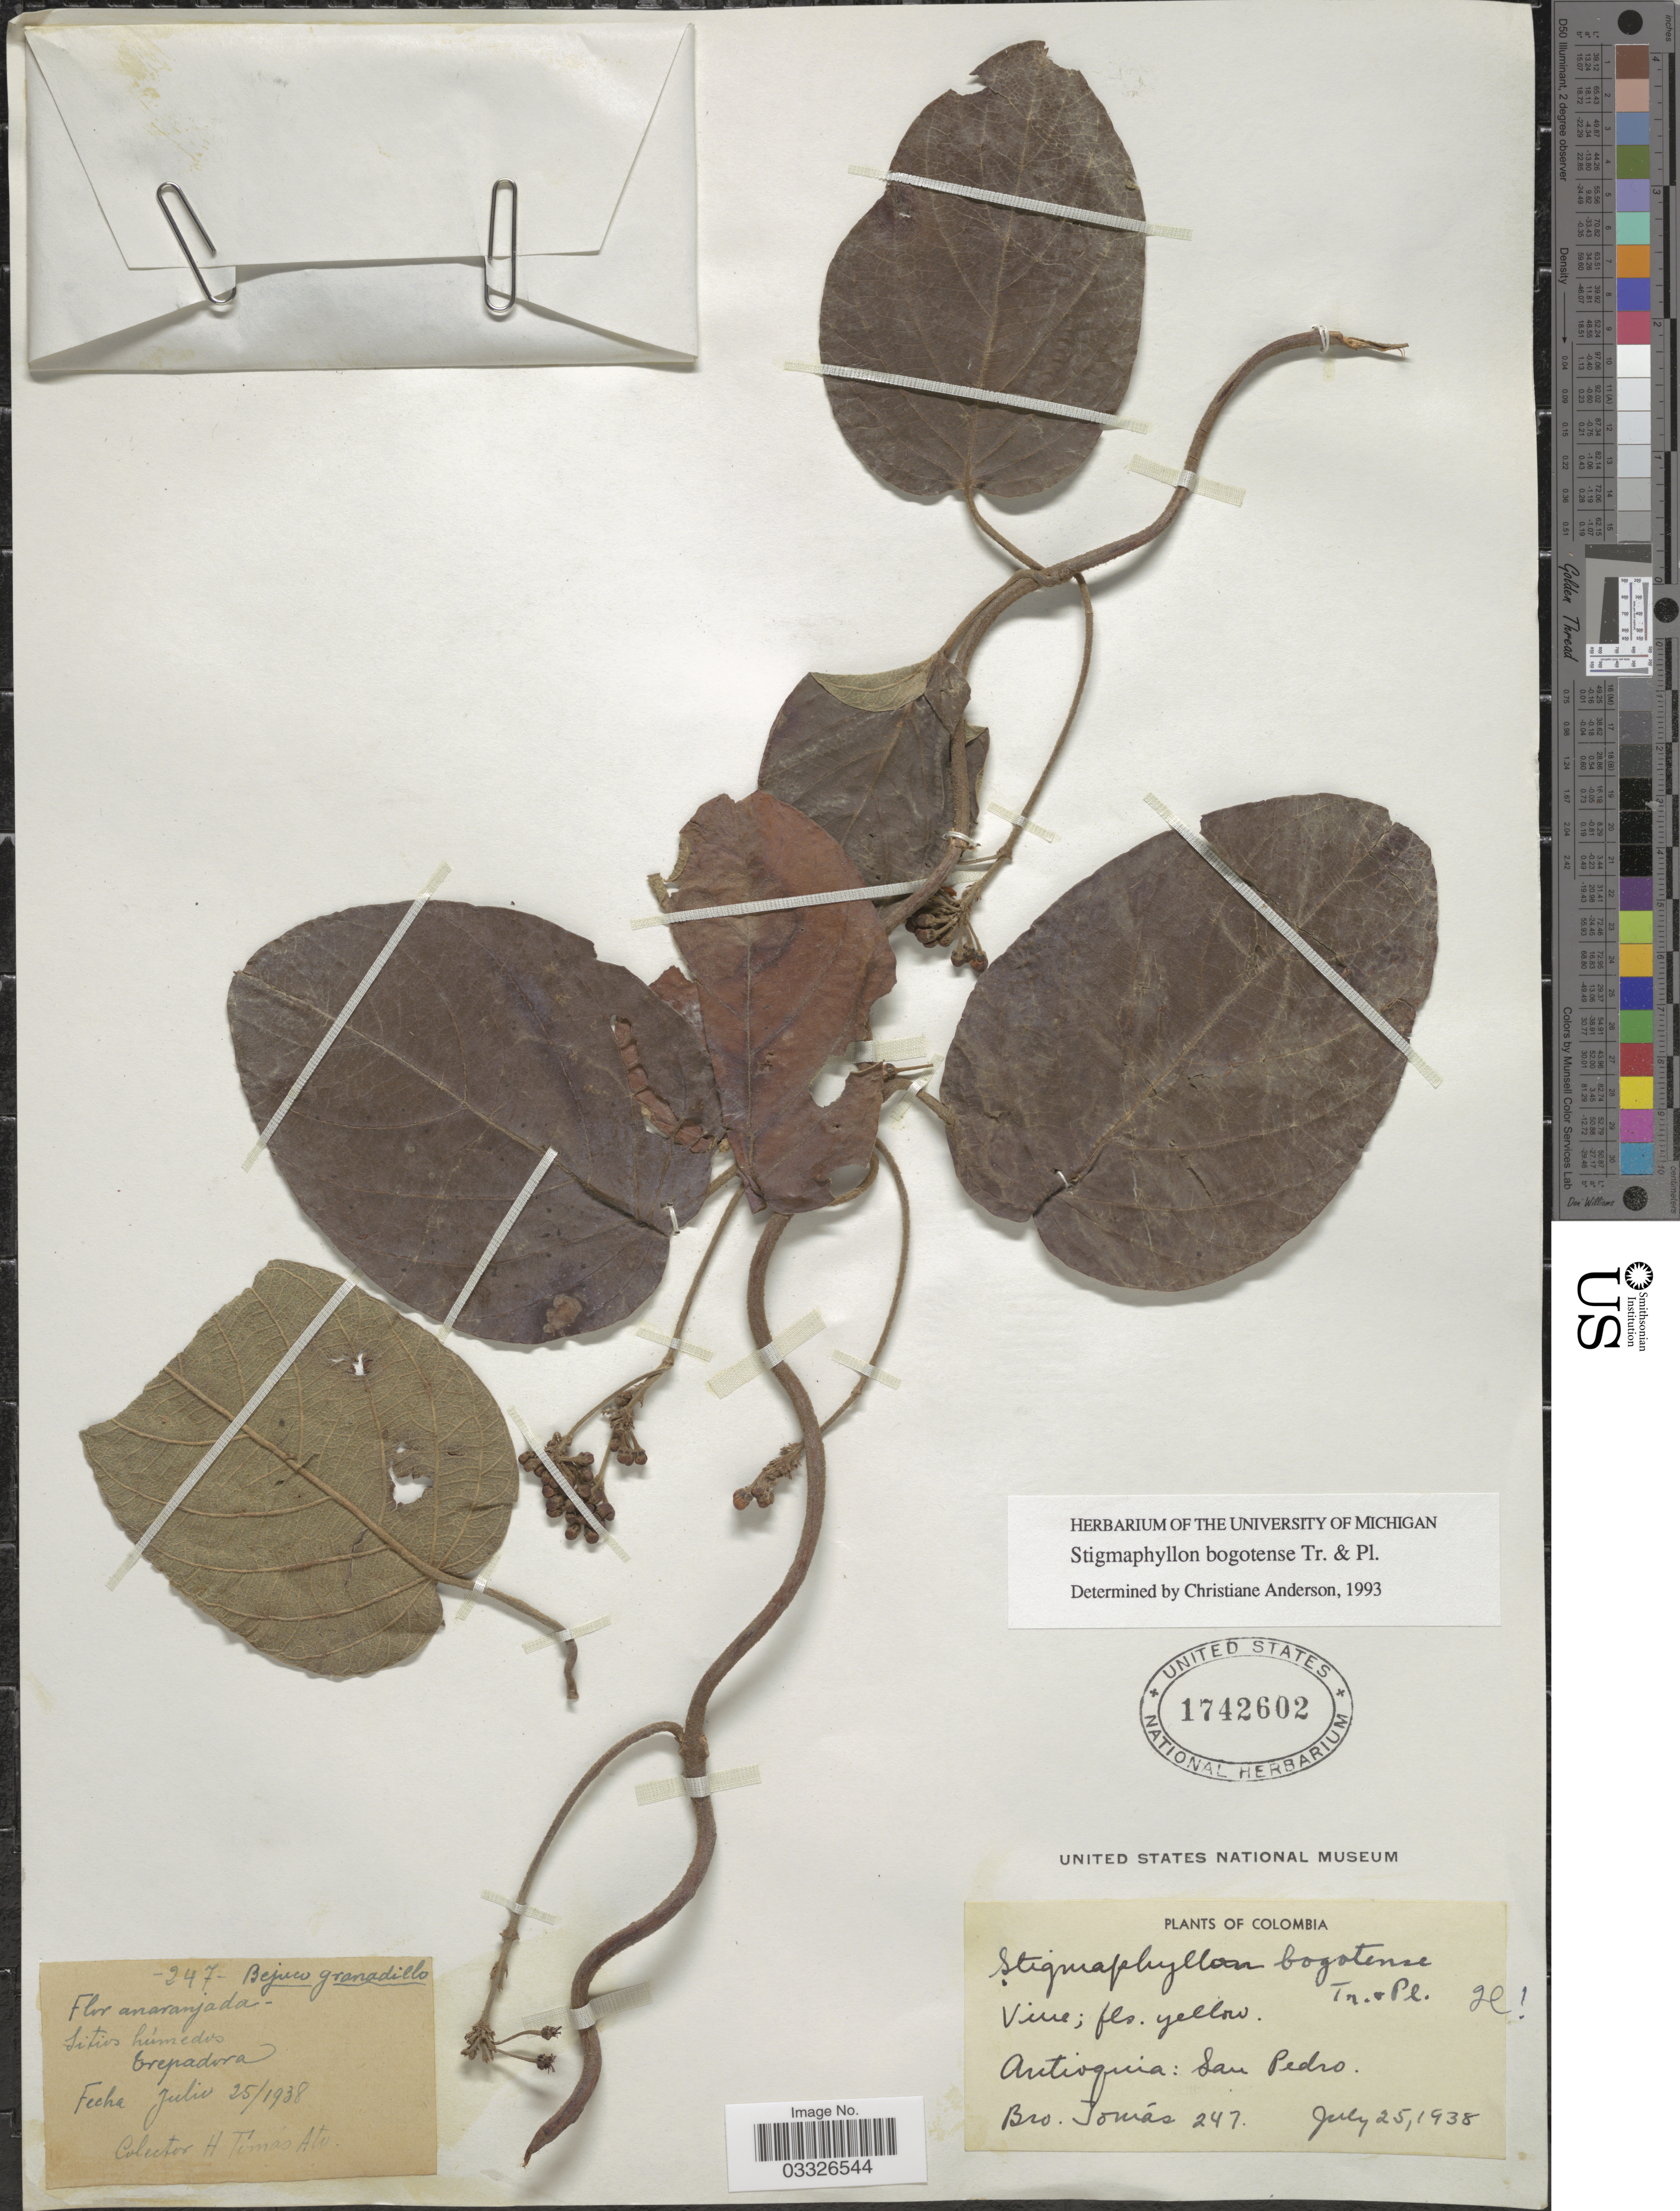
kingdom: Plantae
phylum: Tracheophyta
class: Magnoliopsida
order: Malpighiales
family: Malpighiaceae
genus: Stigmaphyllon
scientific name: Stigmaphyllon bogotense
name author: Triana & Planch.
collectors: B. Tomas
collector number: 247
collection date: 1938-07-25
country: Colombia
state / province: Antioquia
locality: San Pedro.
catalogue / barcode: US 1742602